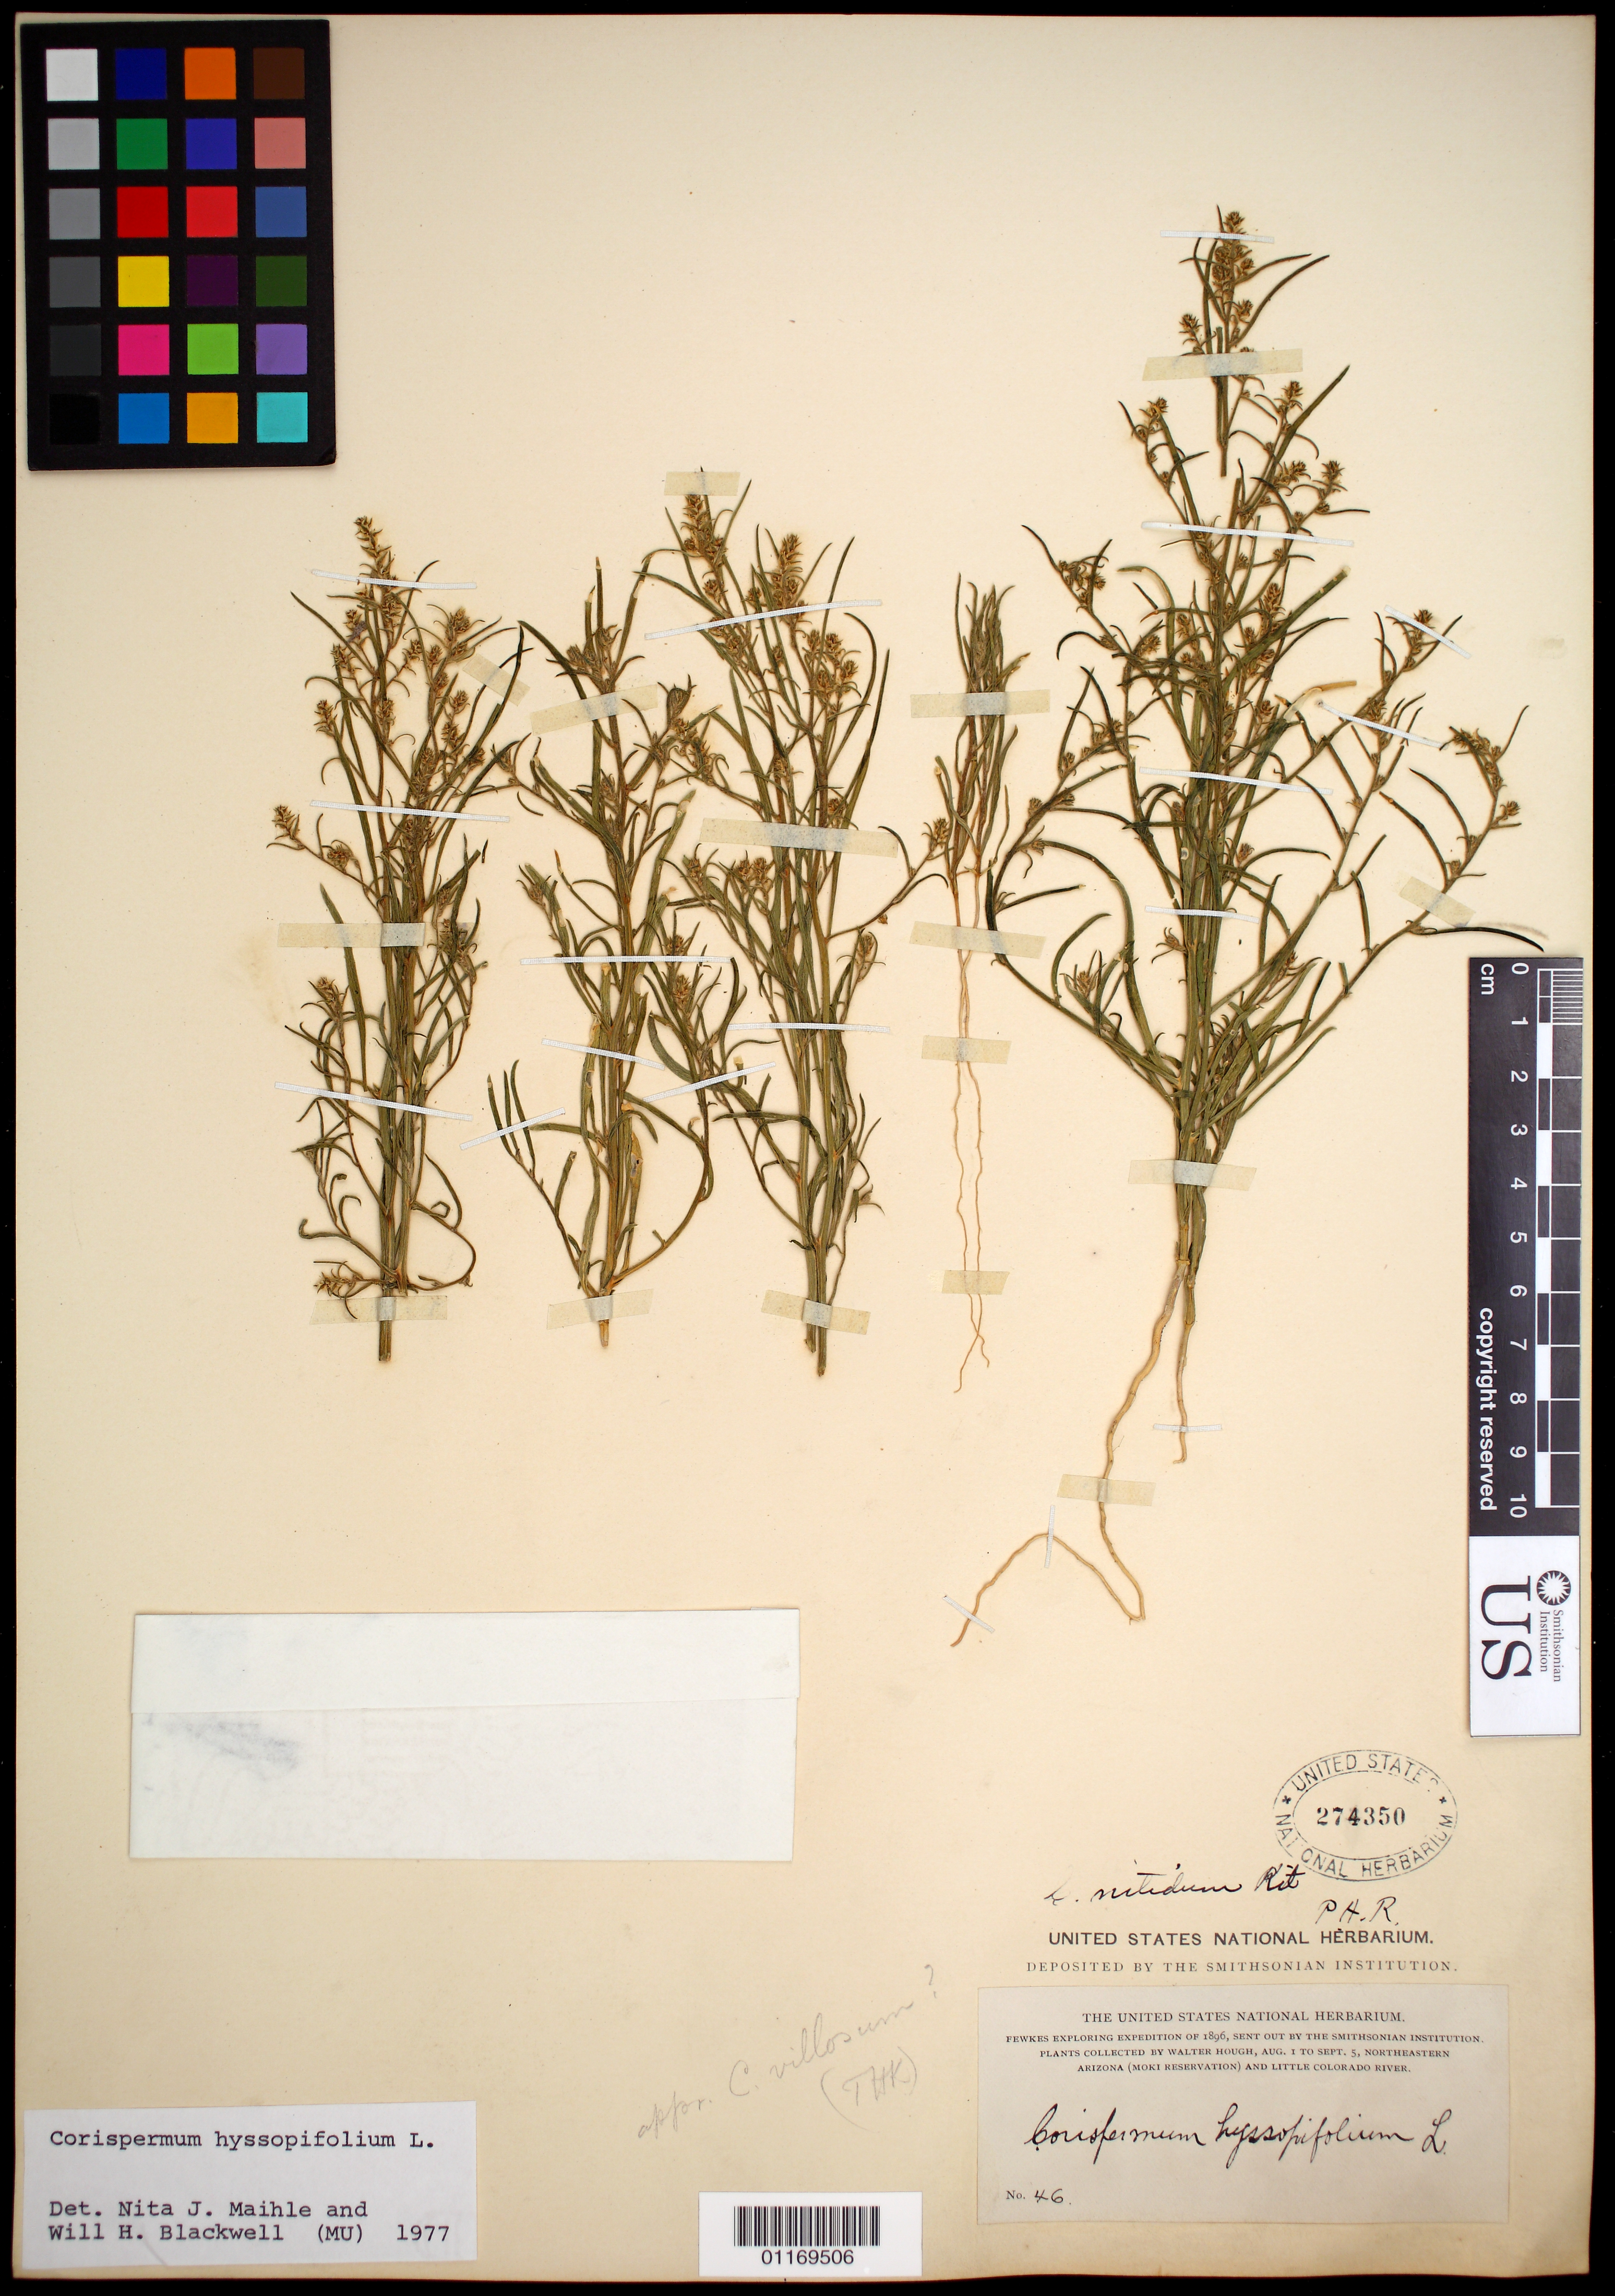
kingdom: Plantae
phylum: Tracheophyta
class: Magnoliopsida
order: Caryophyllales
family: Amaranthaceae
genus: Corispermum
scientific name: Corispermum hyssopifolium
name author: L.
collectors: W. Hough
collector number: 46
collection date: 1896-08-01/1896-09-05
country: United States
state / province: Arizona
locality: Moki Reservation and Little Colorado River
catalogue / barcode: US 274350